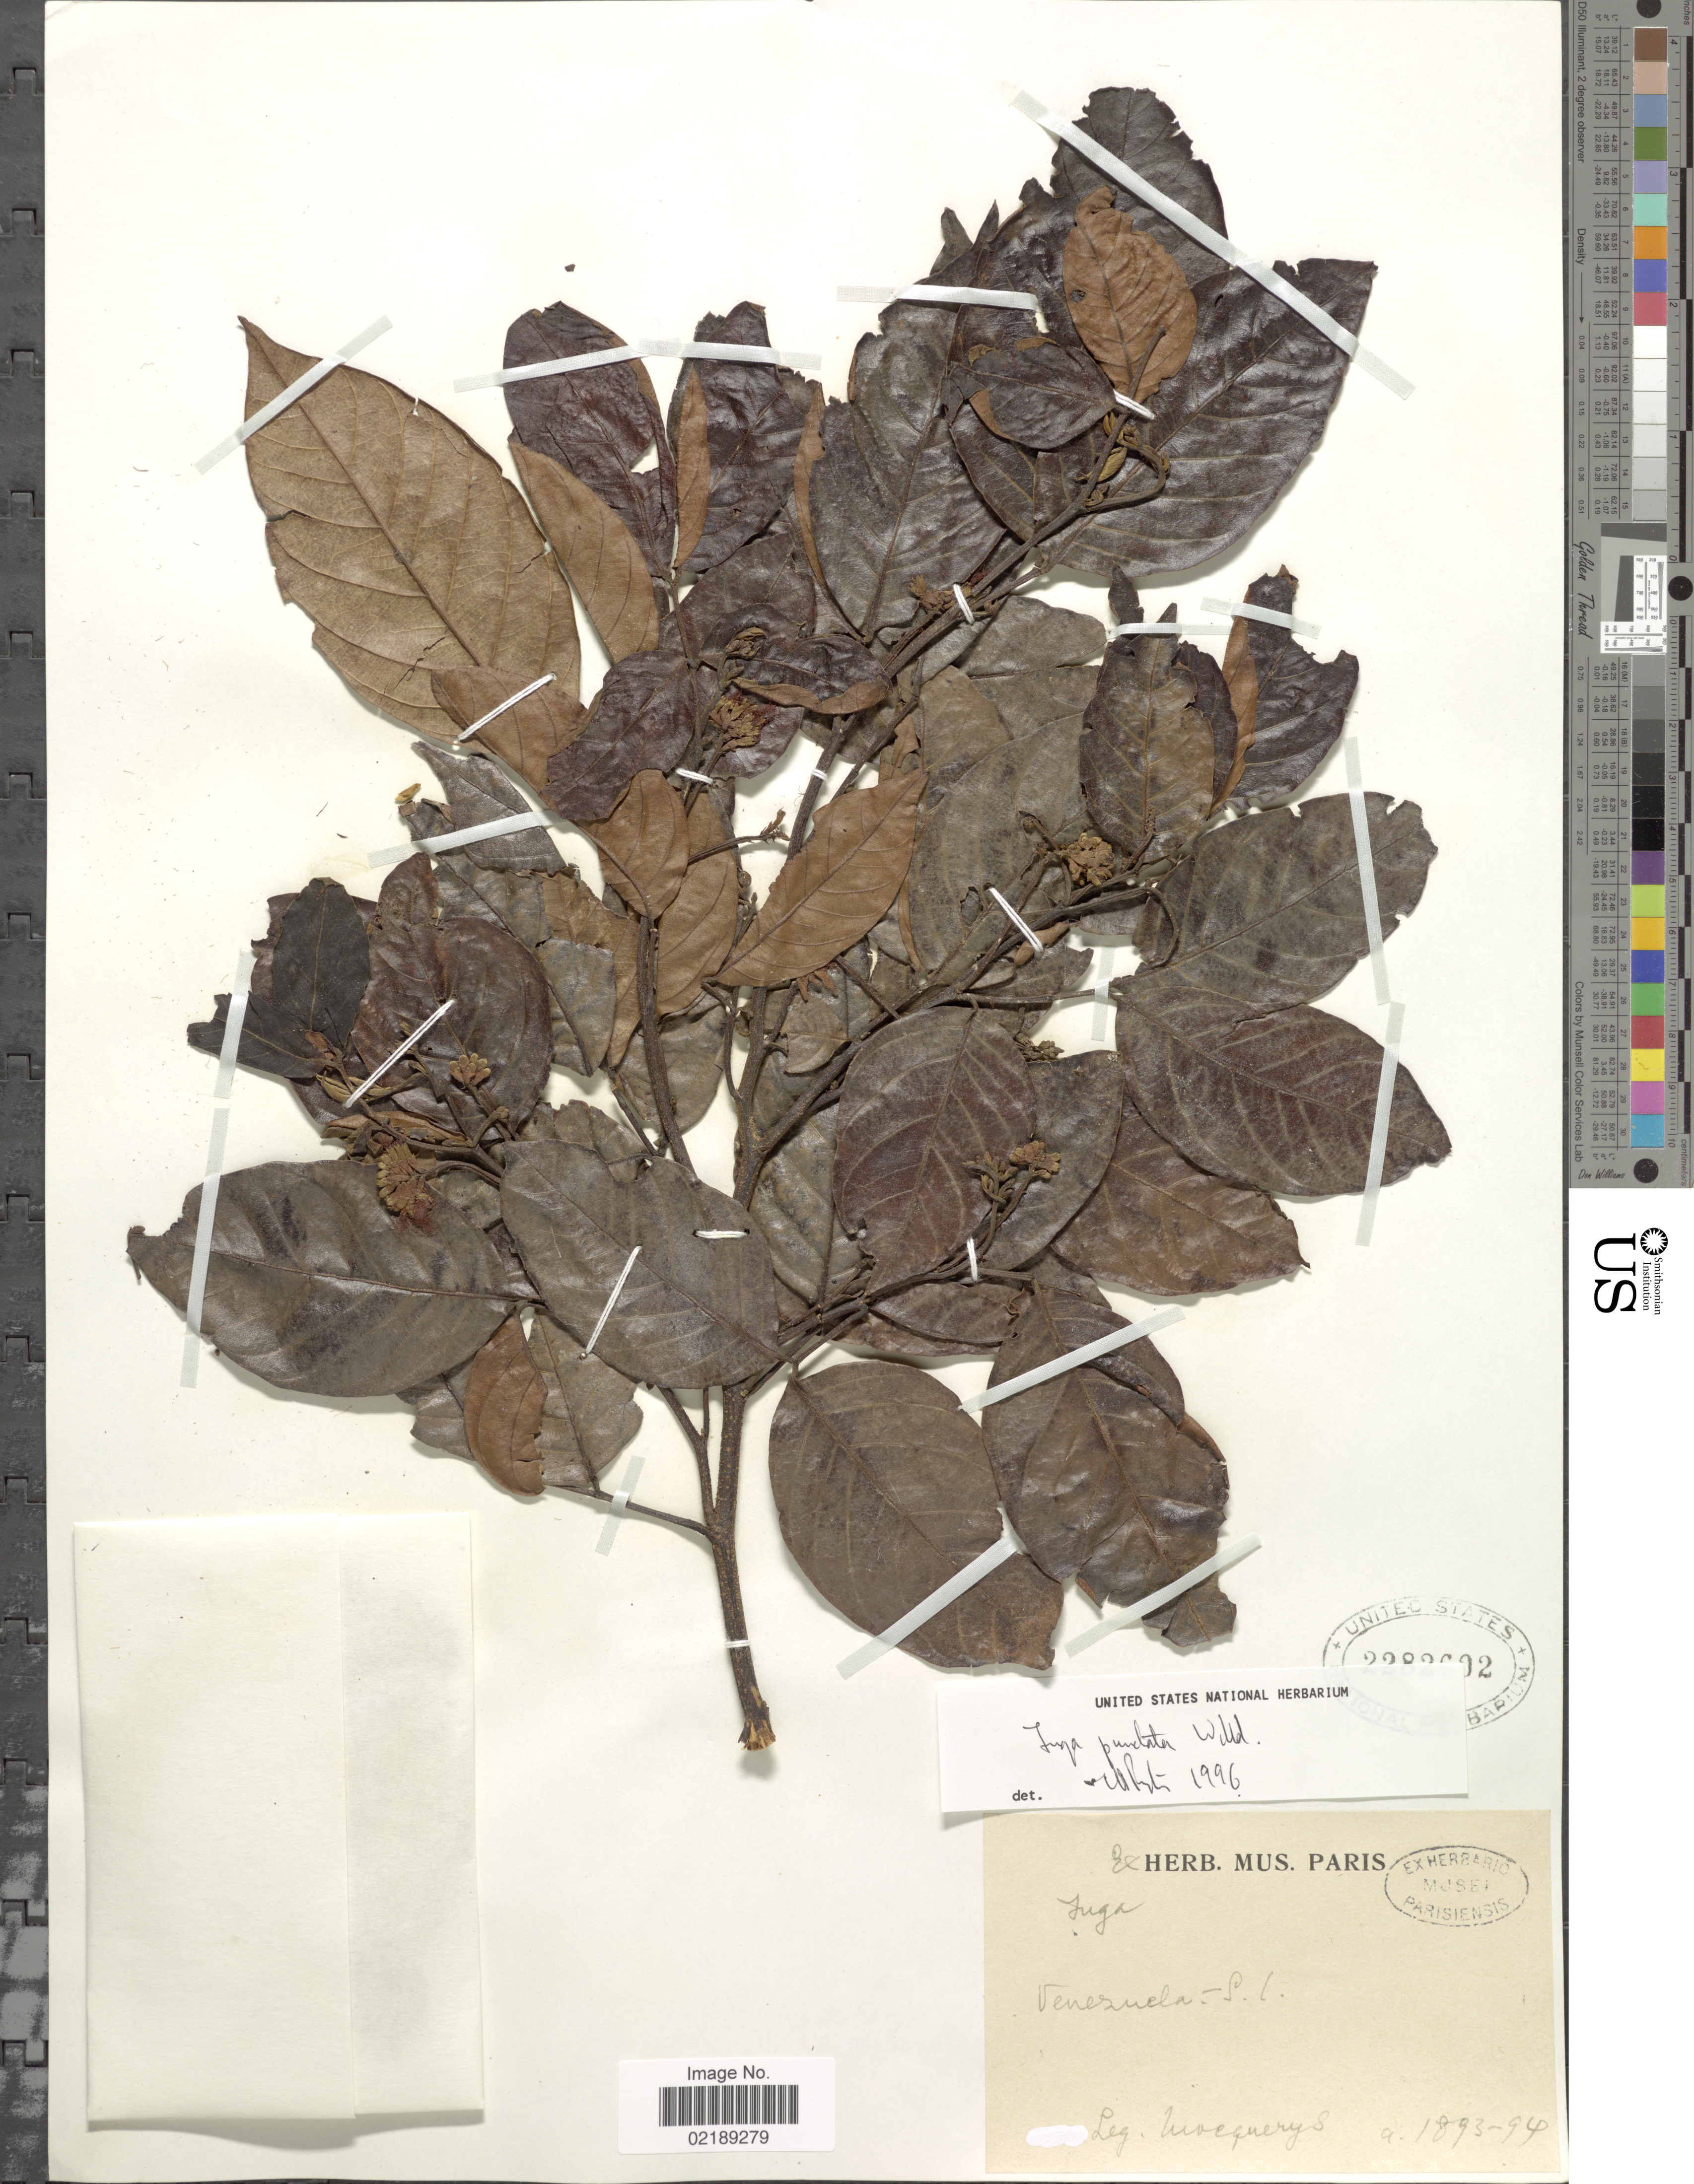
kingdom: Plantae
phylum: Tracheophyta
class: Magnoliopsida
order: Fabales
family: Fabaceae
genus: Inga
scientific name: Inga punctata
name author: Willd.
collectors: A. Mocquerys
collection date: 1893/1894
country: Venezuela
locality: S.L.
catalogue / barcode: US 2282602